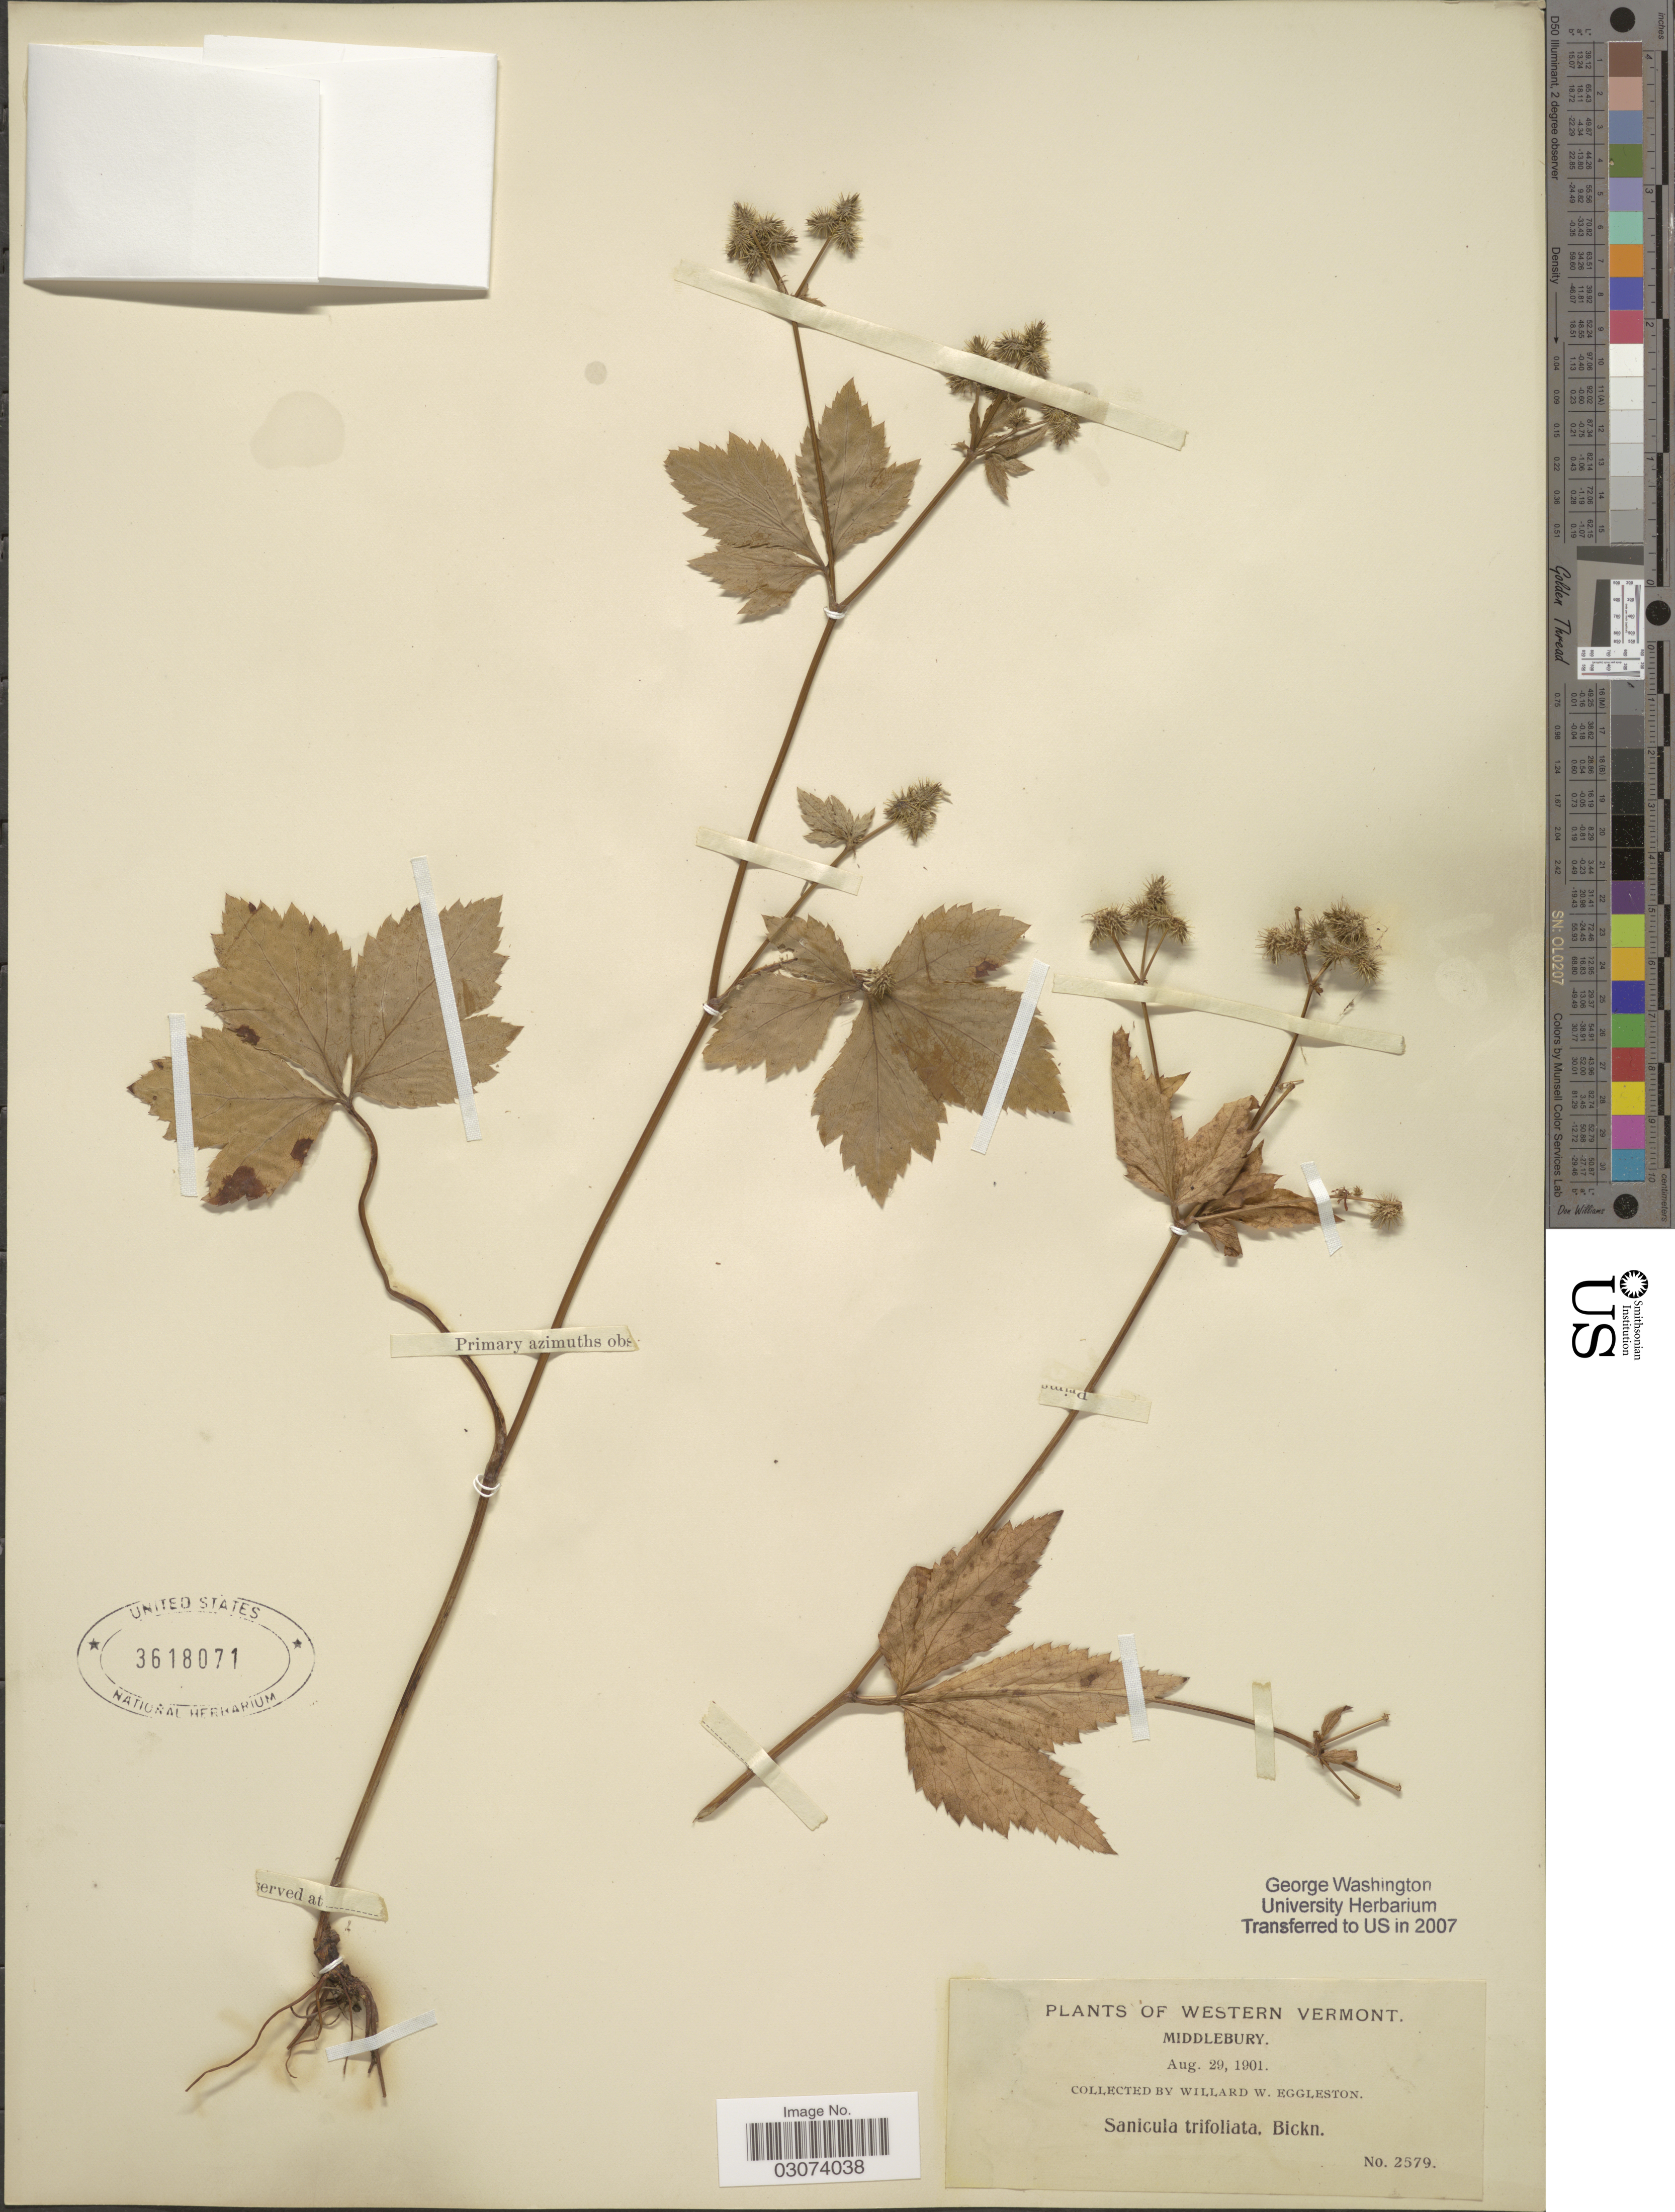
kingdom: Plantae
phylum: Tracheophyta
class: Magnoliopsida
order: Apiales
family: Apiaceae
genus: Sanicula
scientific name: Sanicula trifoliata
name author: E.P. Bicknell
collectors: W. W. Eggleston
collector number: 2579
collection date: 1901-08-29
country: United States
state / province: Vermont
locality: Western Vermont. Middlebury.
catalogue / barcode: US 3618071